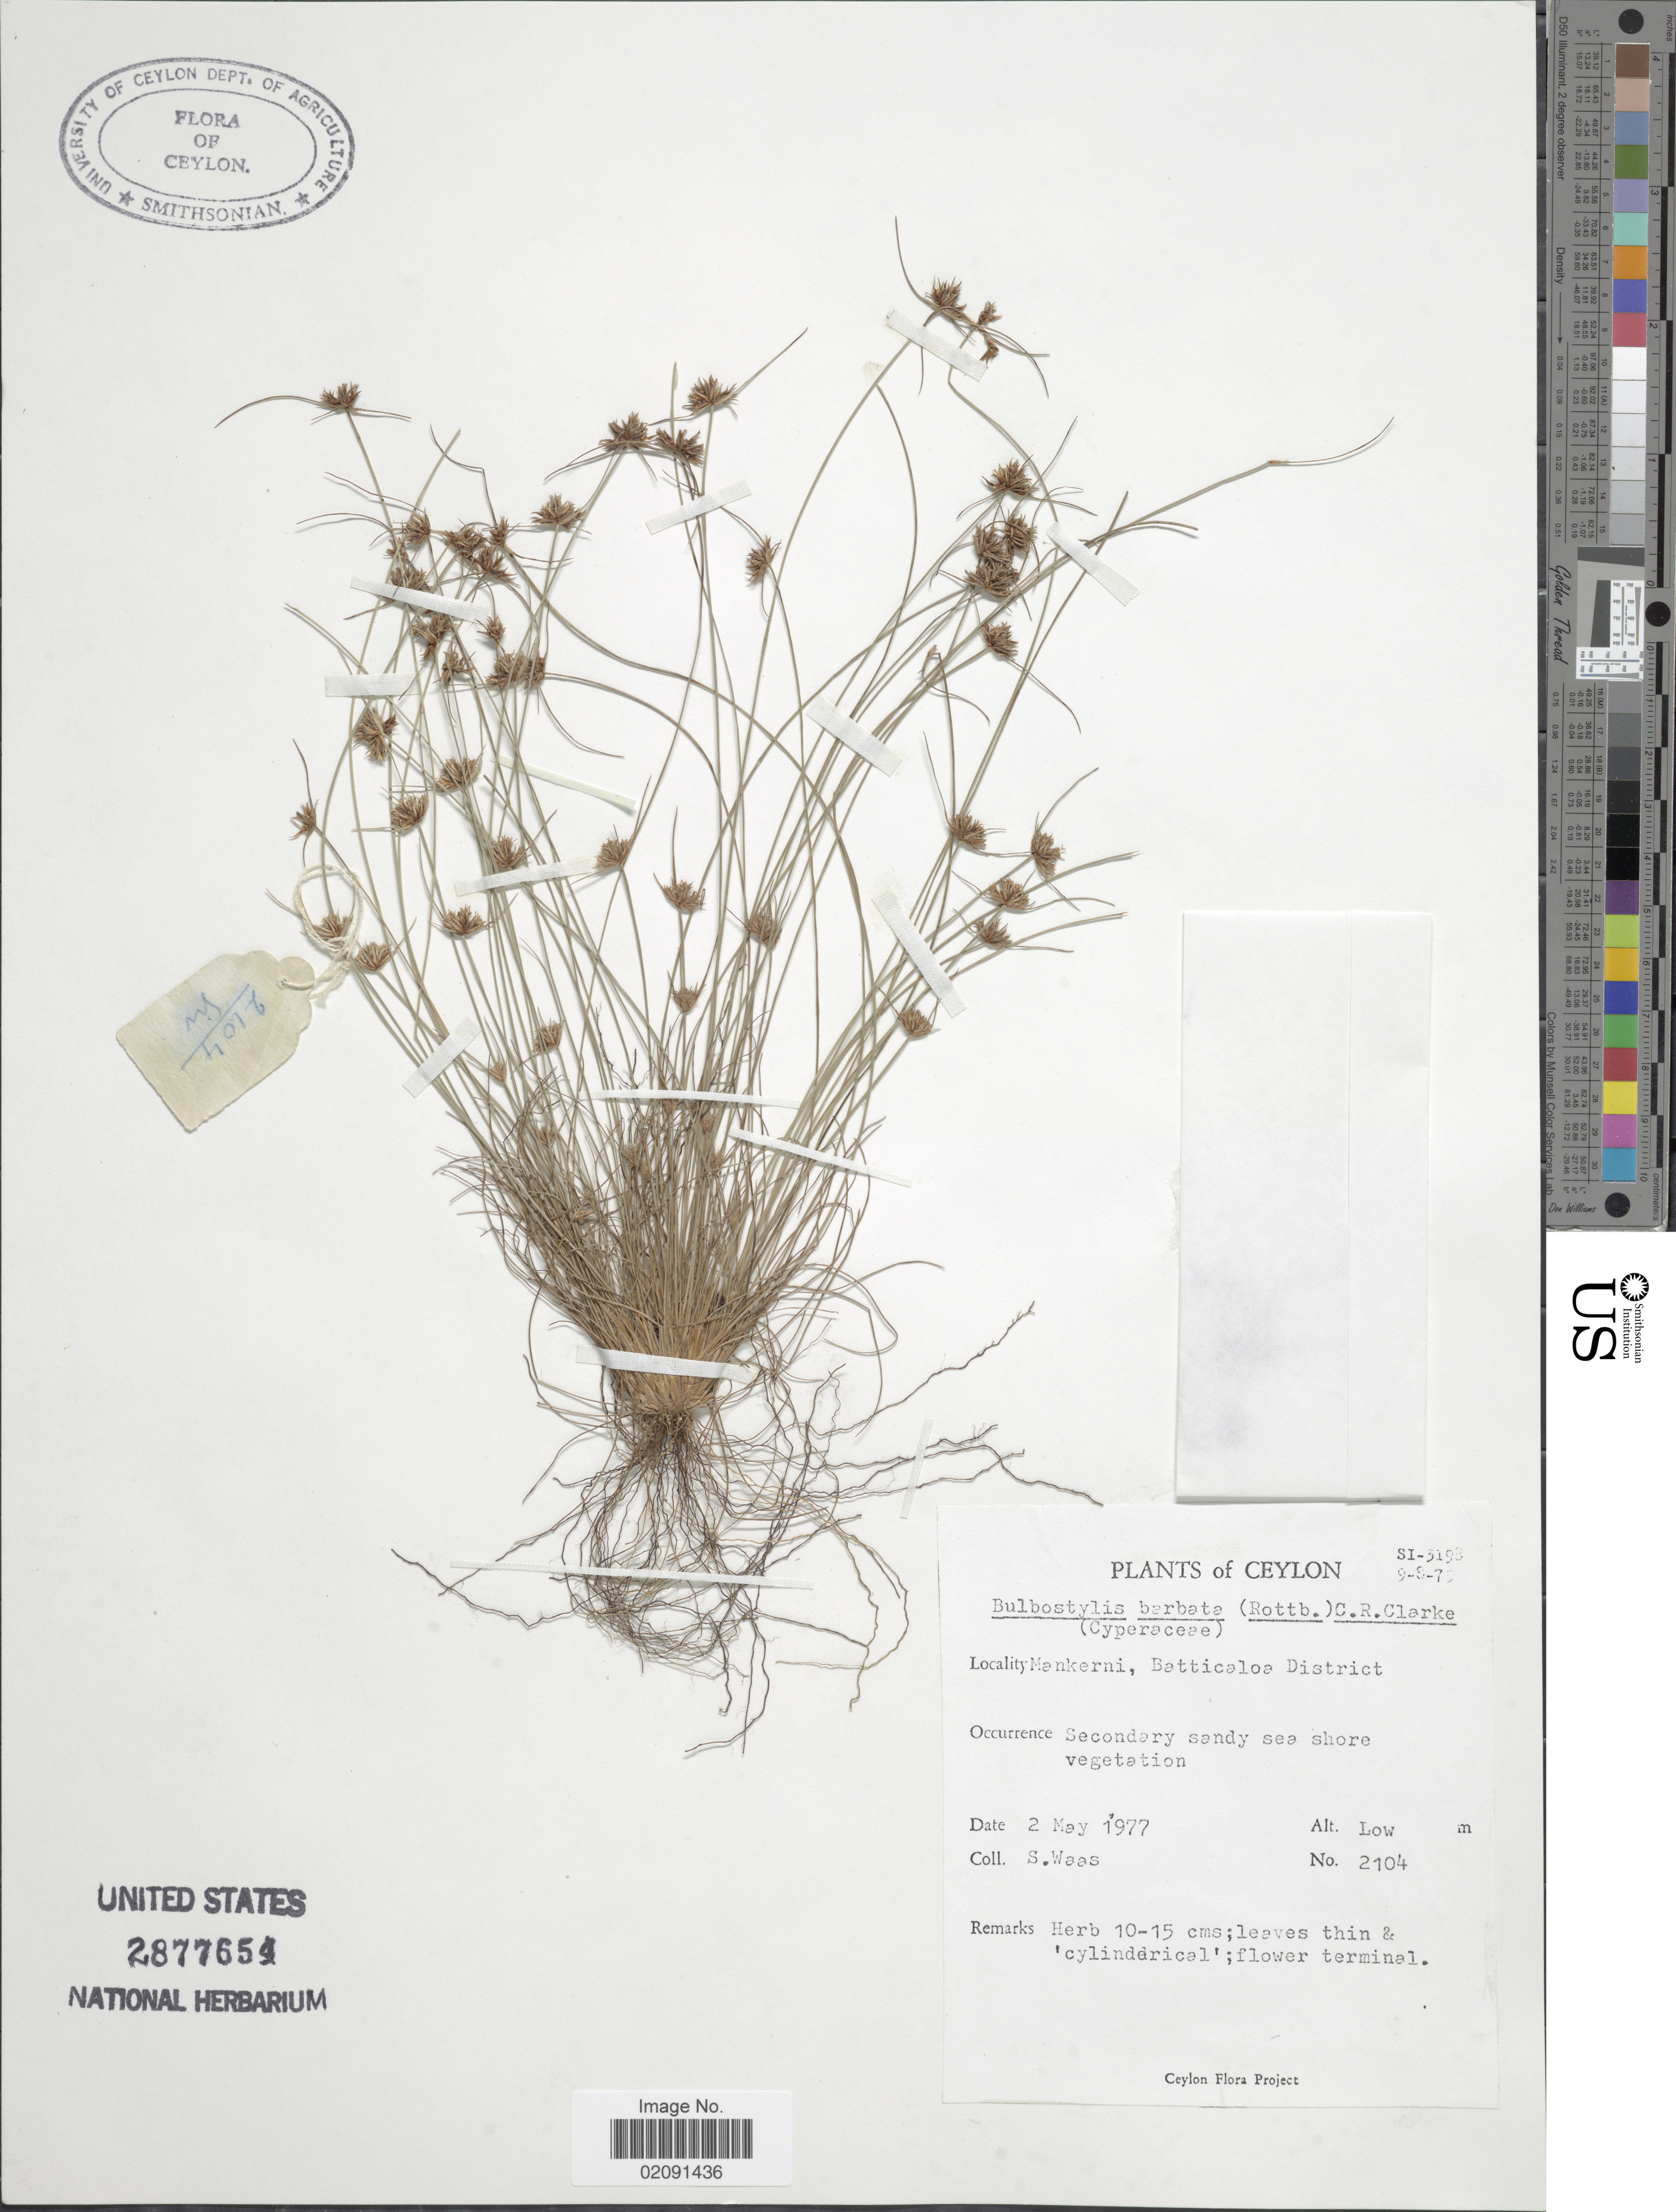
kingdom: Plantae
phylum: Tracheophyta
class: Liliopsida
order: Poales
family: Cyperaceae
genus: Bulbostylis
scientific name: Bulbostylis barbata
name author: (Rottb.) C.B. Clarke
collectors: S. Waas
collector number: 2104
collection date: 1977-05-02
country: Sri Lanka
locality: Ceylon, Mankerni, Batticaloa District, secondary sea shore vegetation.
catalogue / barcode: US 2877654